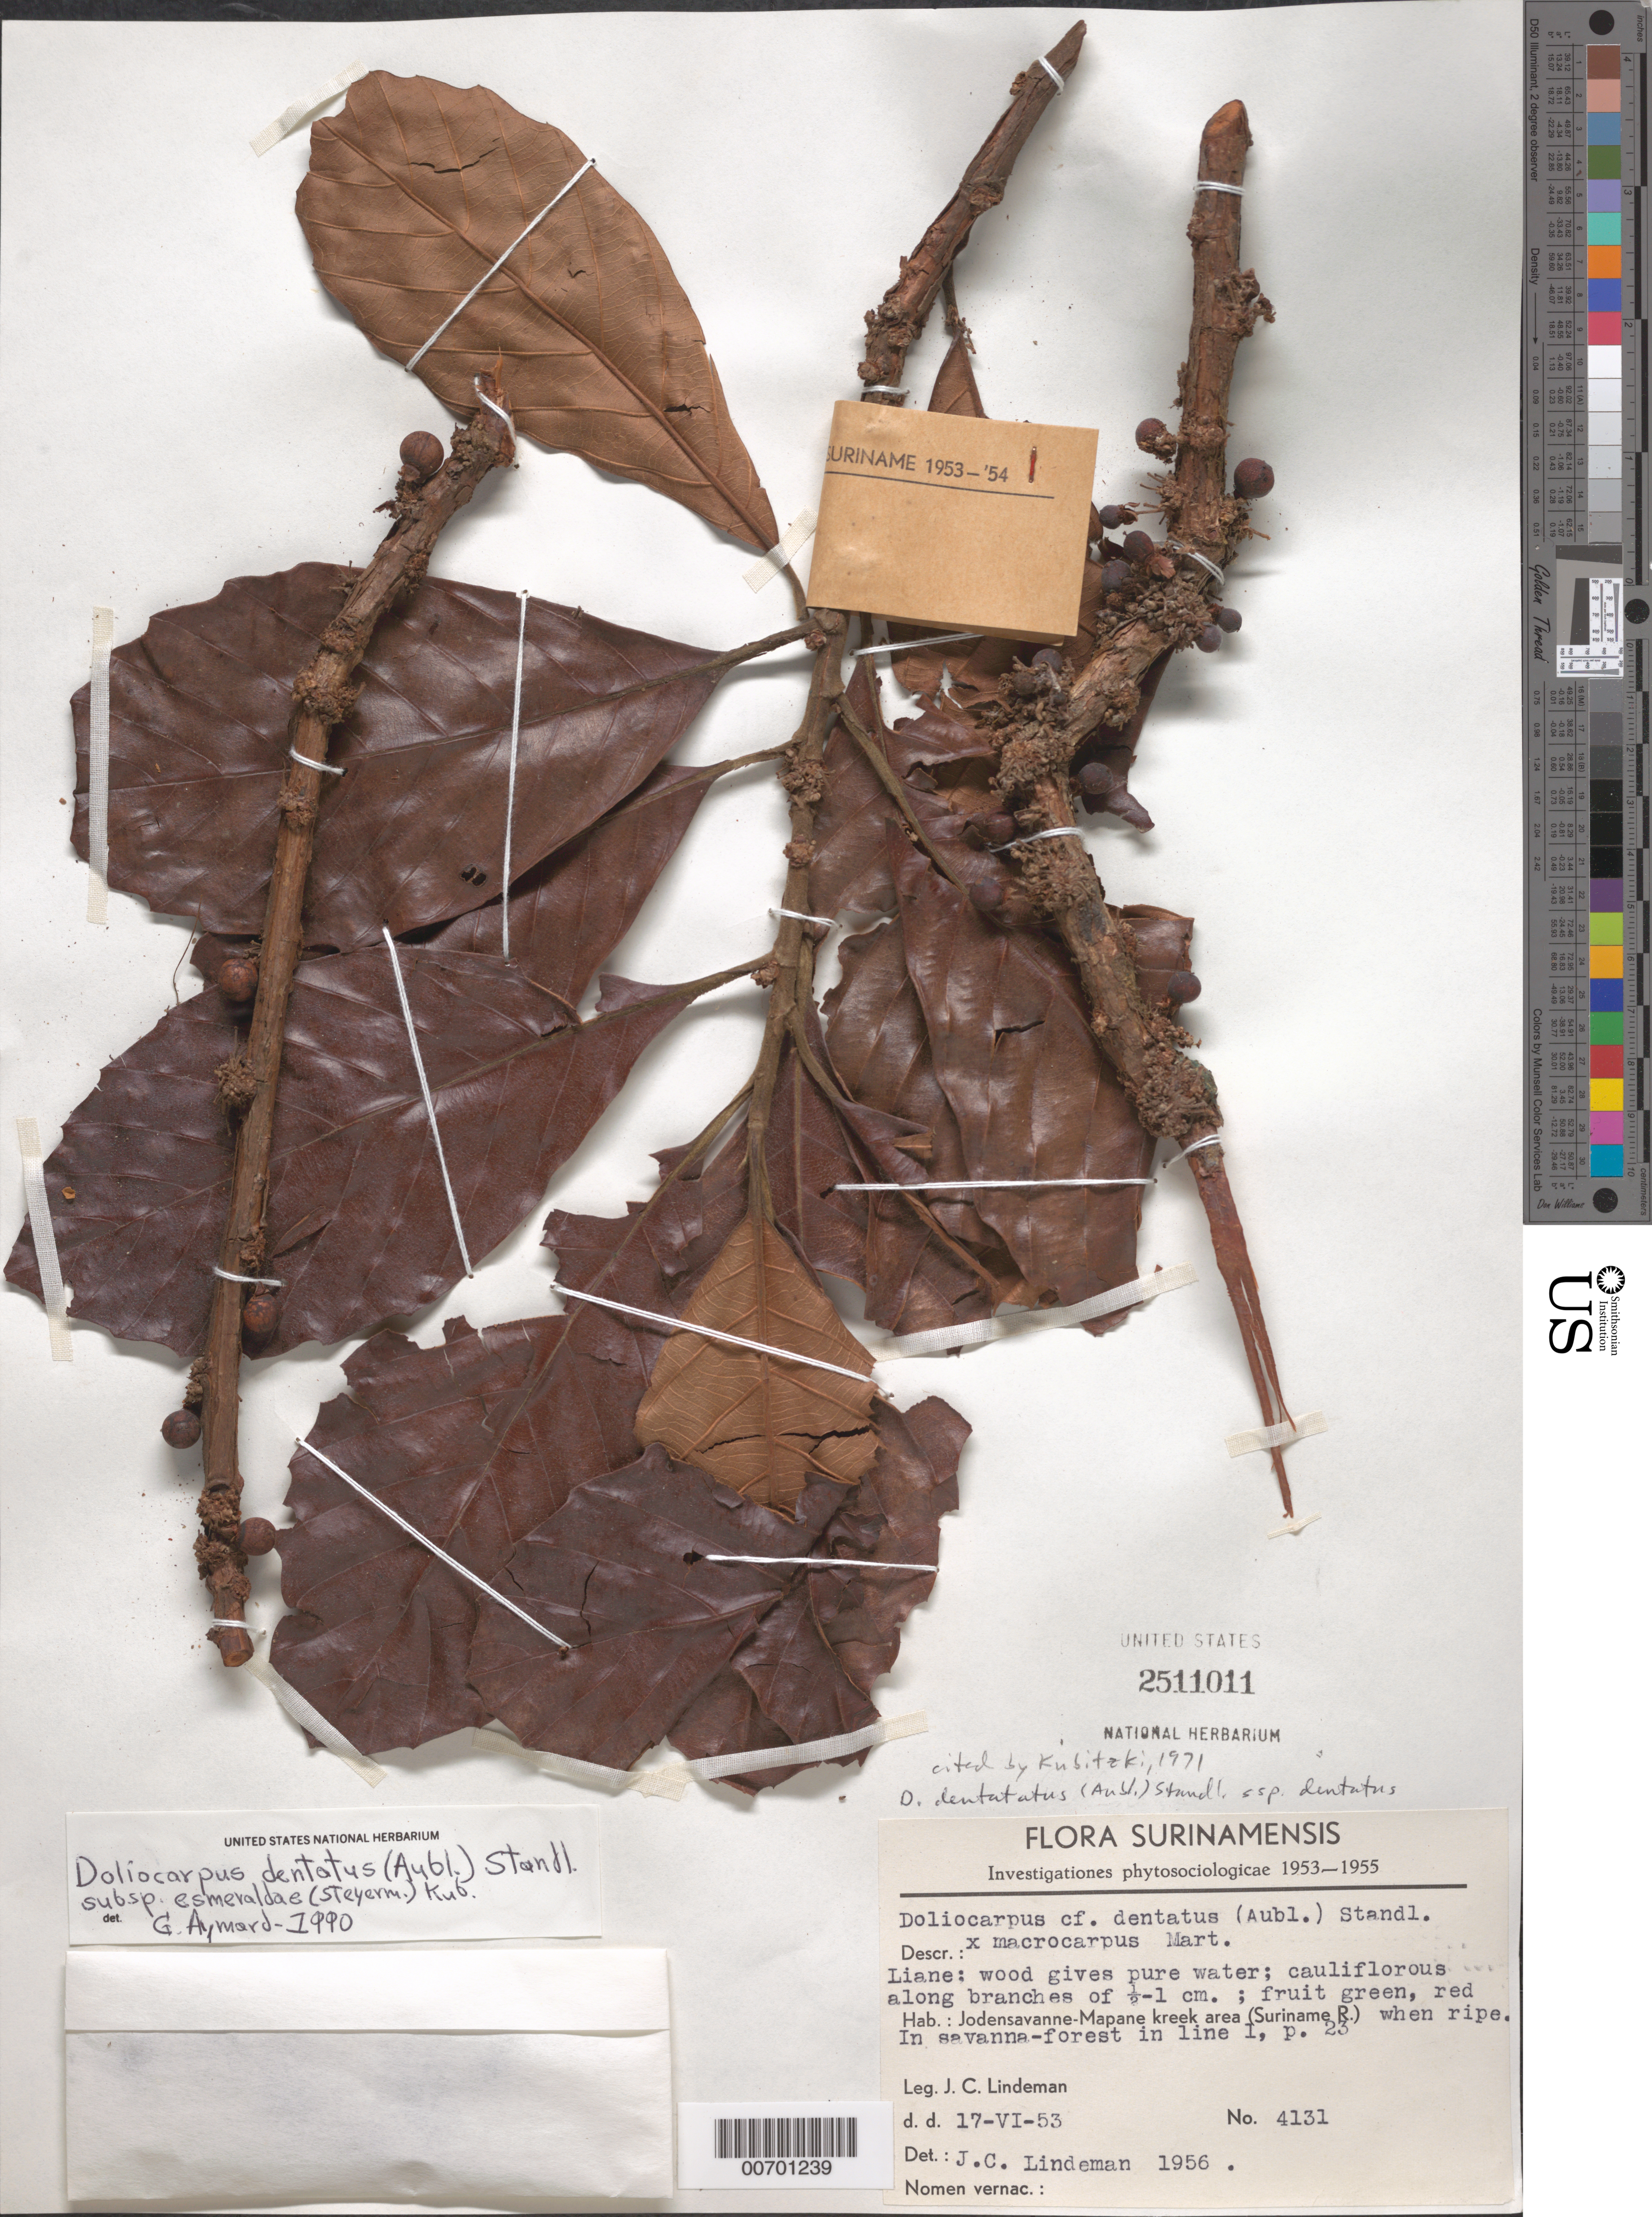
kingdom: Plantae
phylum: Tracheophyta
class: Magnoliopsida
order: Dilleniales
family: Dilleniaceae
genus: Doliocarpus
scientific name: Doliocarpus dentatus subsp. esmeraldae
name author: (Steyerm.) Kubitzki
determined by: Aymard C., G. A., (PORT), Univ. Nac. Exp. de los Llanos Ezequiel Zamora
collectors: J. C. Lindeman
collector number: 4131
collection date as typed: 17-Jul-53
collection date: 1953-07-17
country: Suriname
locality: Jodensavanne-Mapane kreek area (Suriname River)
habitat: Savanna-forest in line I, p.23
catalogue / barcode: US 2511011